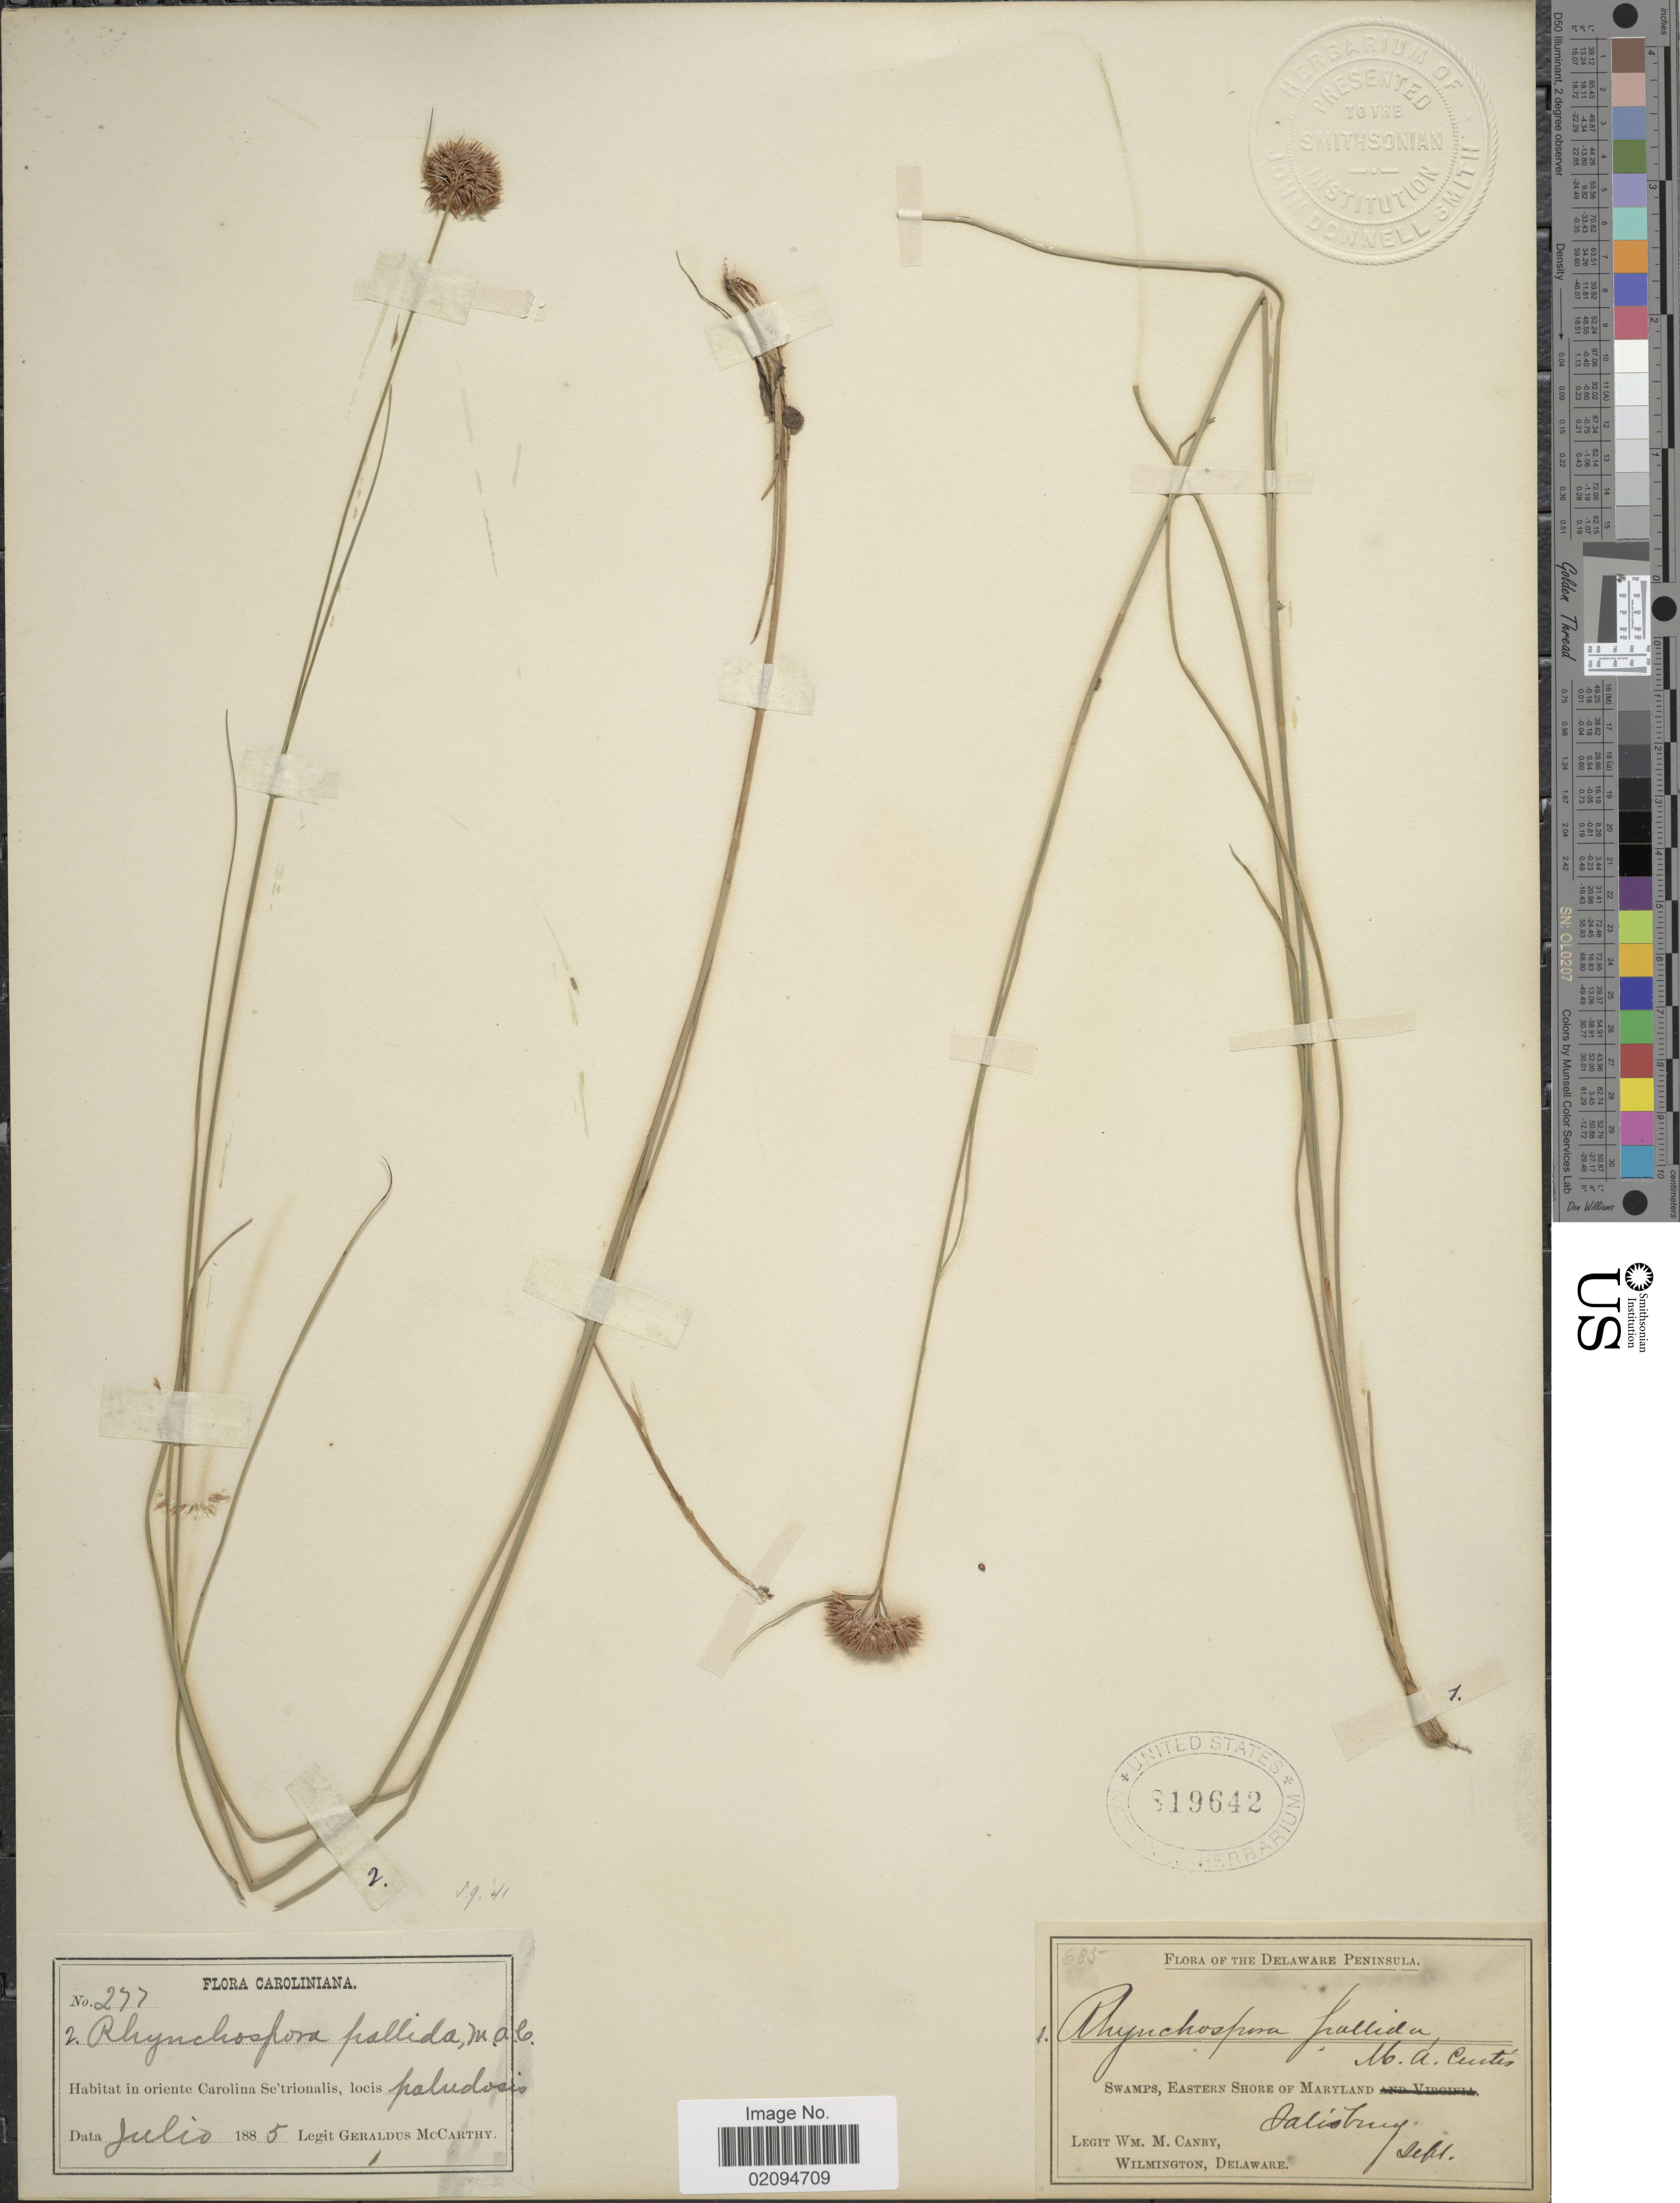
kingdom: Plantae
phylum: Tracheophyta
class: Liliopsida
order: Poales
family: Cyperaceae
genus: Rhynchospora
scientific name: Rhynchospora pallida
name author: M.A. Curtis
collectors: W. M. Canby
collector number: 1?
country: United States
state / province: Maryland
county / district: Wicomico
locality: Eastern Shore of Maryland, Salisbury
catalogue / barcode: US 819642